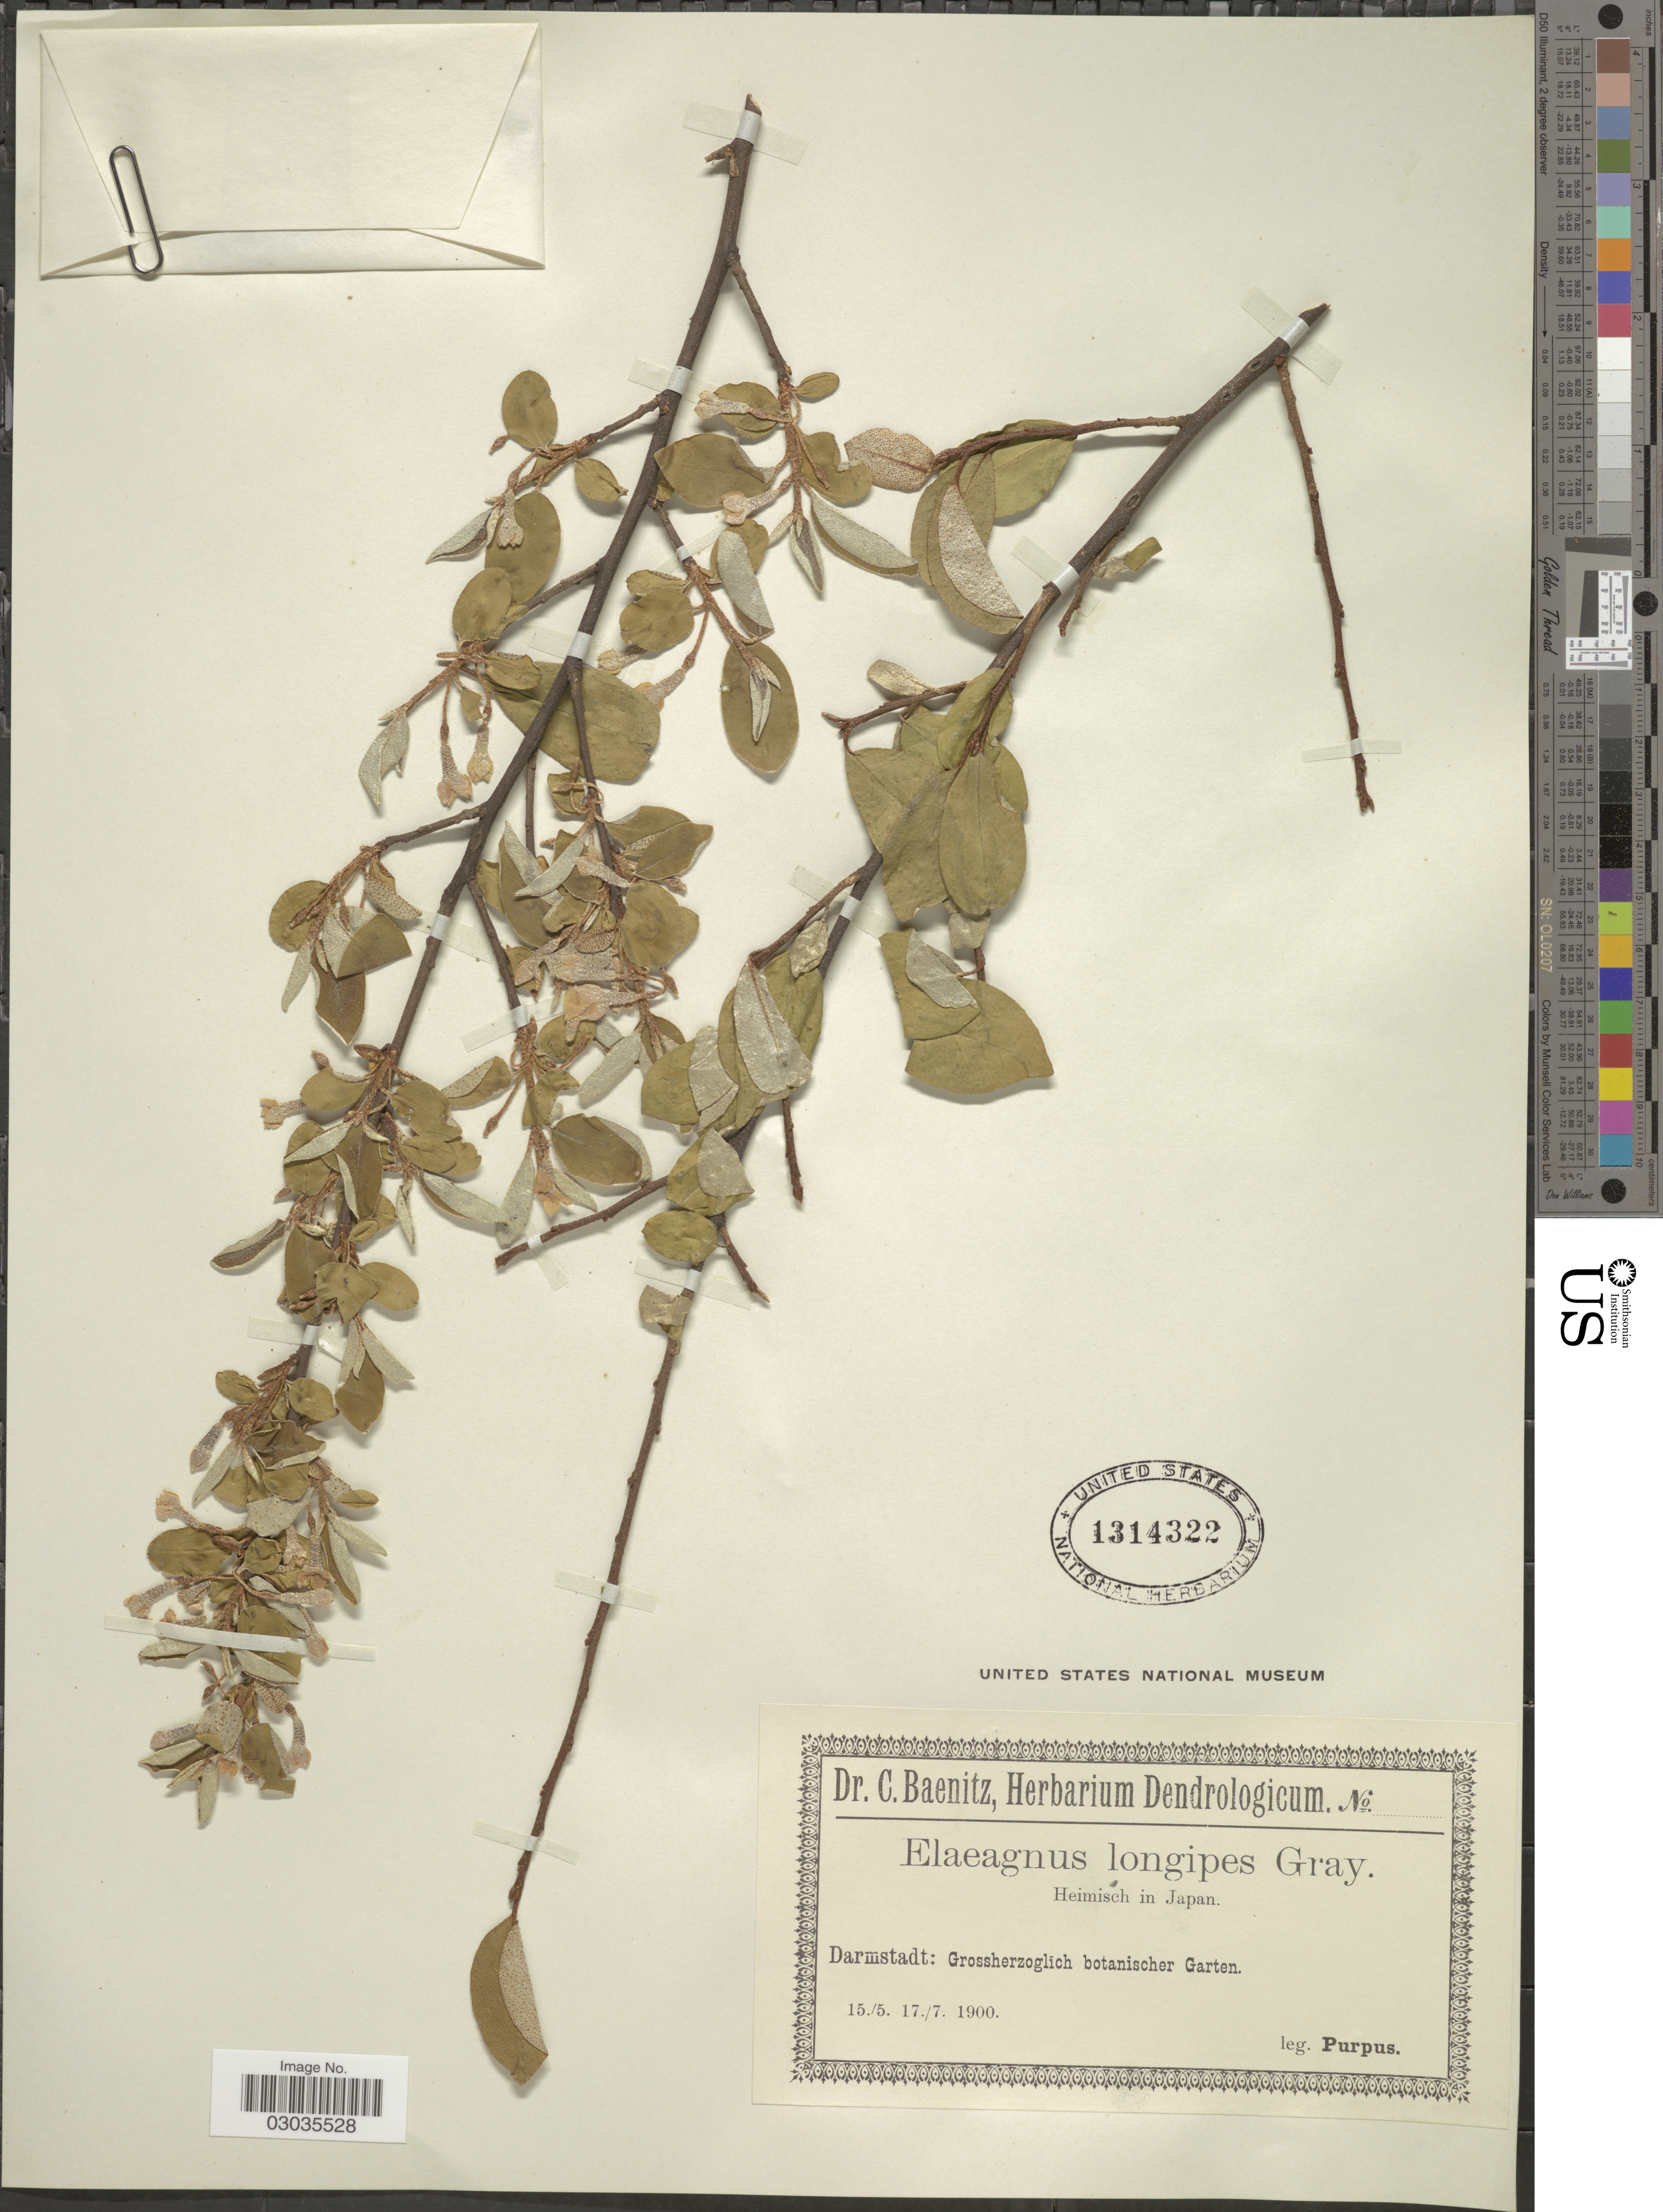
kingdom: Plantae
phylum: Tracheophyta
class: Magnoliopsida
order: Rosales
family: Elaeagnaceae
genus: Elaeagnus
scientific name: Elaeagnus longipes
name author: A. Gray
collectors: -- Purpus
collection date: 1900-05-15/1900-07-17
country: Germany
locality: Darmstadt: Grossherzoglïch botanischer Garten.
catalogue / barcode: US 1314322